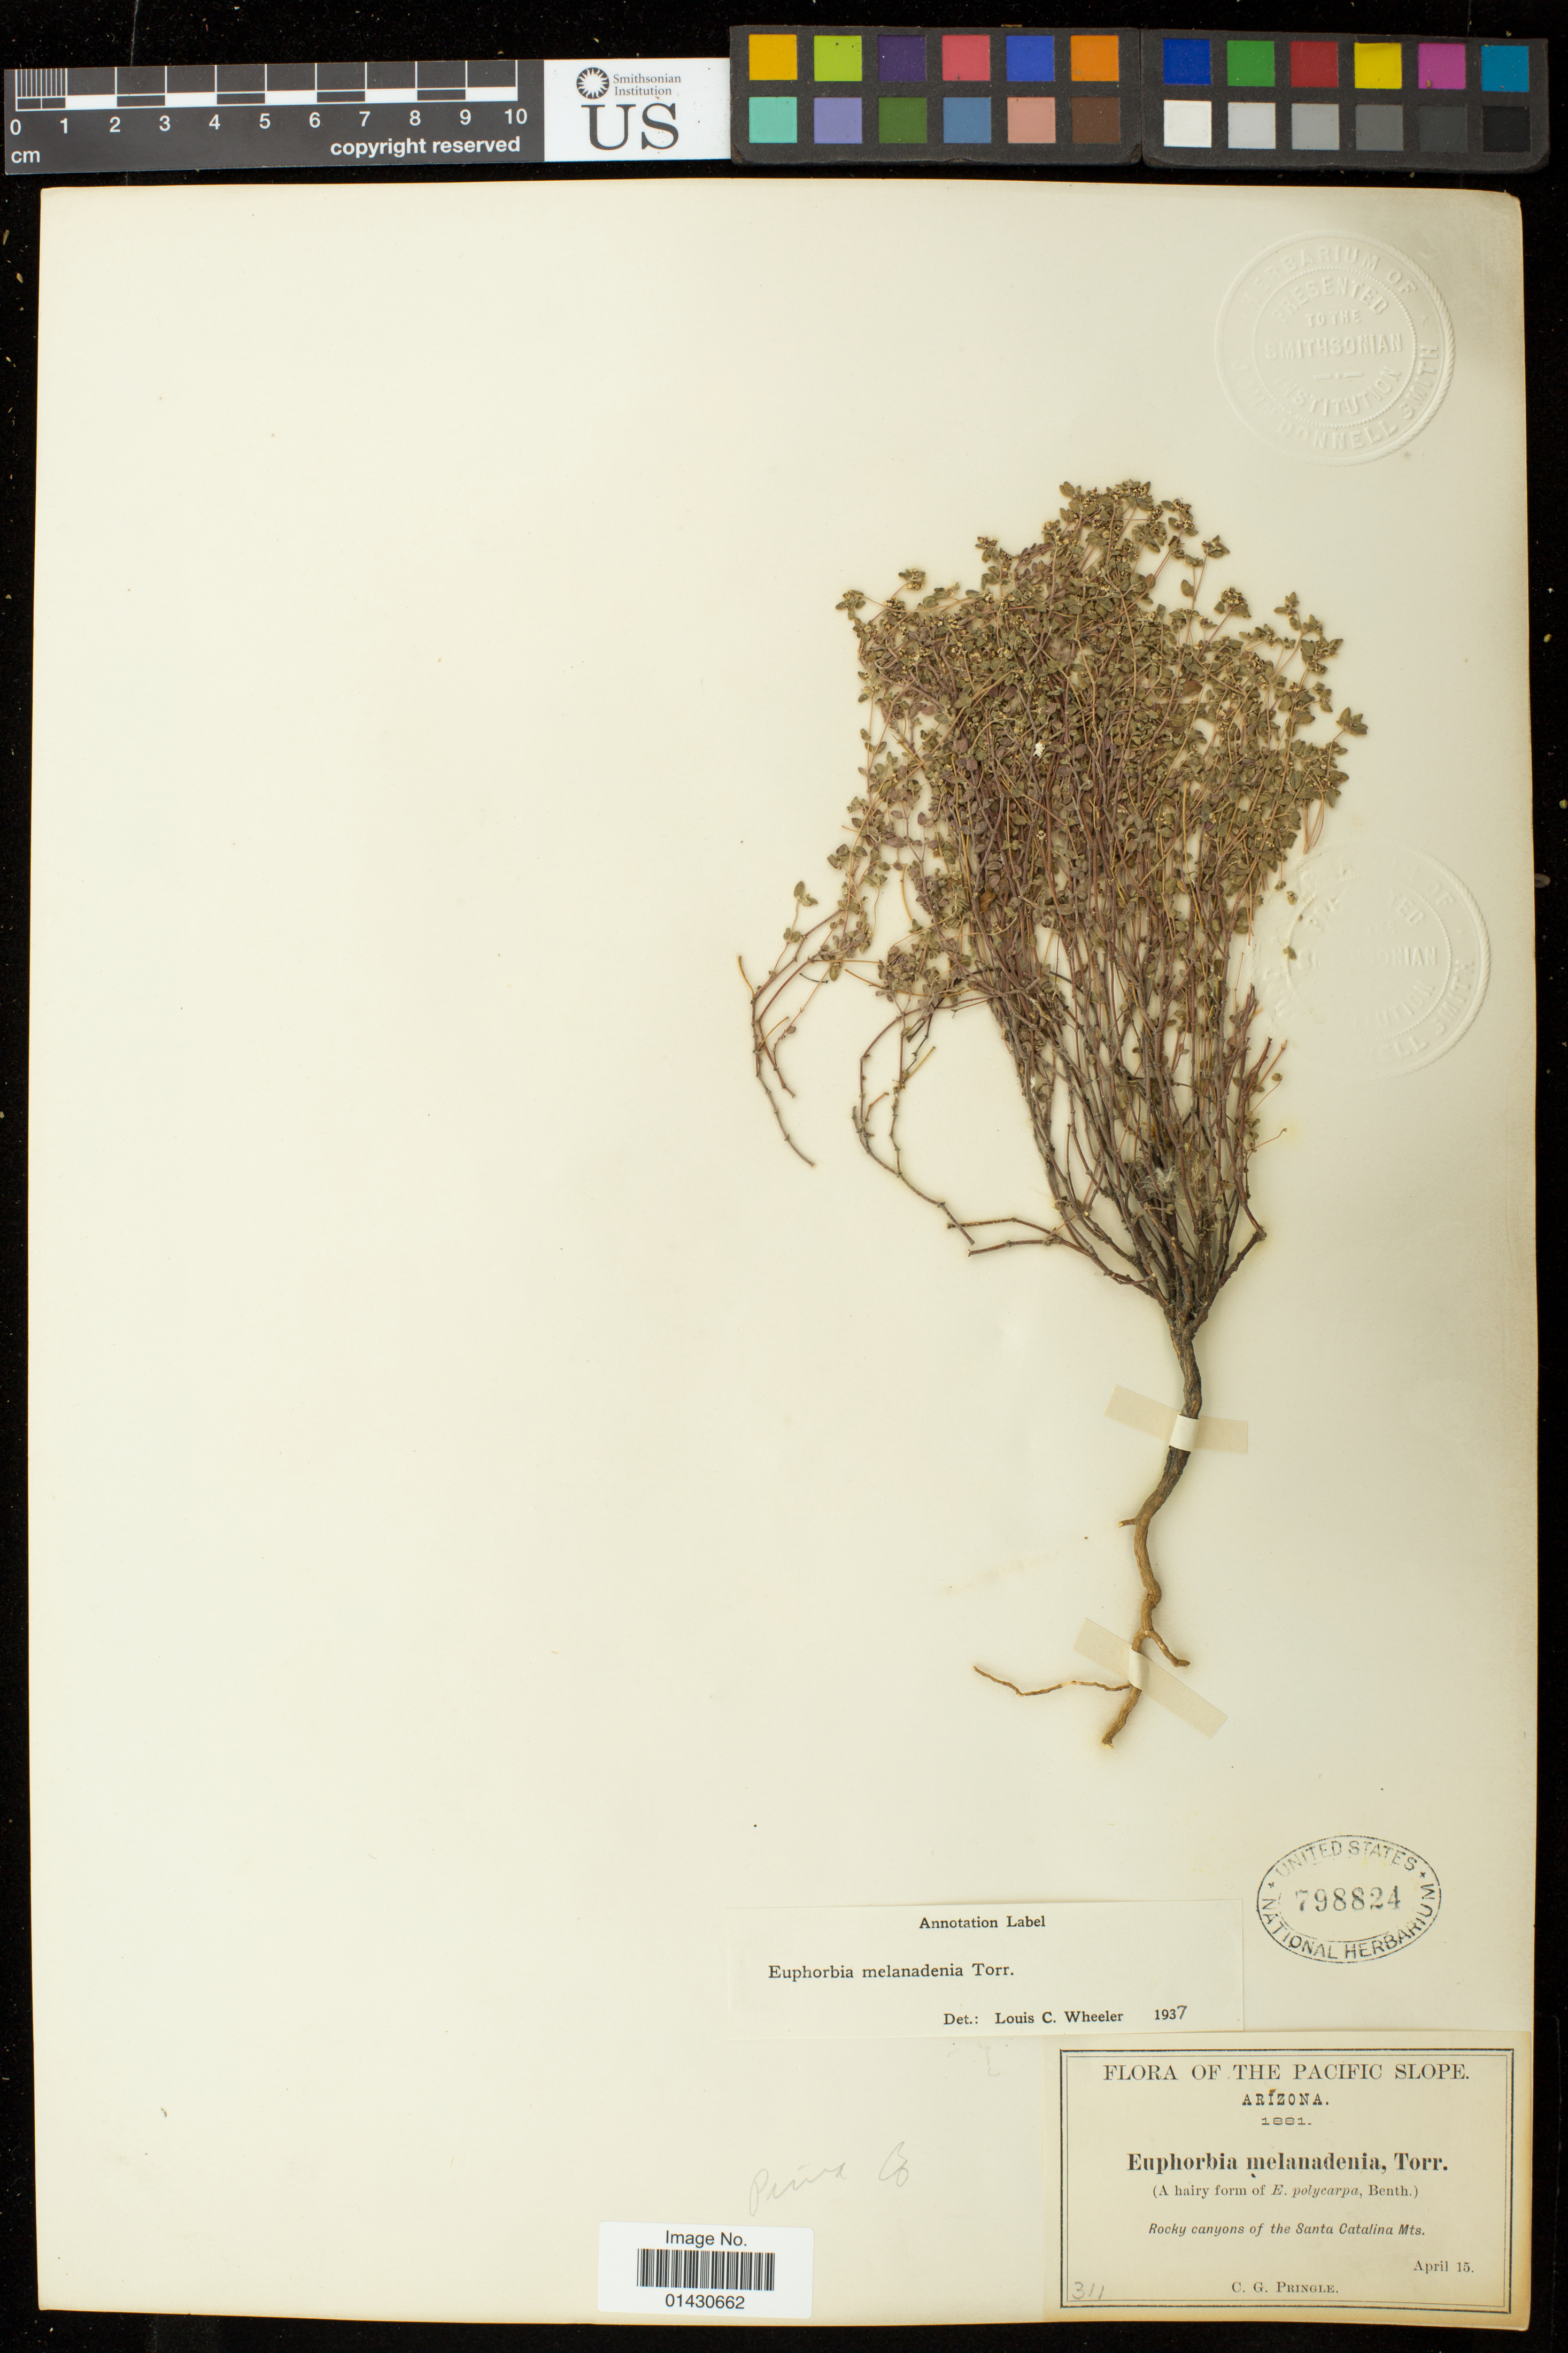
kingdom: Plantae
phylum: Tracheophyta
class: Magnoliopsida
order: Malpighiales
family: Euphorbiaceae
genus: Euphorbia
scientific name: Euphorbia melanadenia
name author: Torr.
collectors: C. G. Pringle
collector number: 311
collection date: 1881-04-15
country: United States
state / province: Arizona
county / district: Pima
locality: Rocky canyons of the Santa Catalina Mts.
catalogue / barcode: US 798824